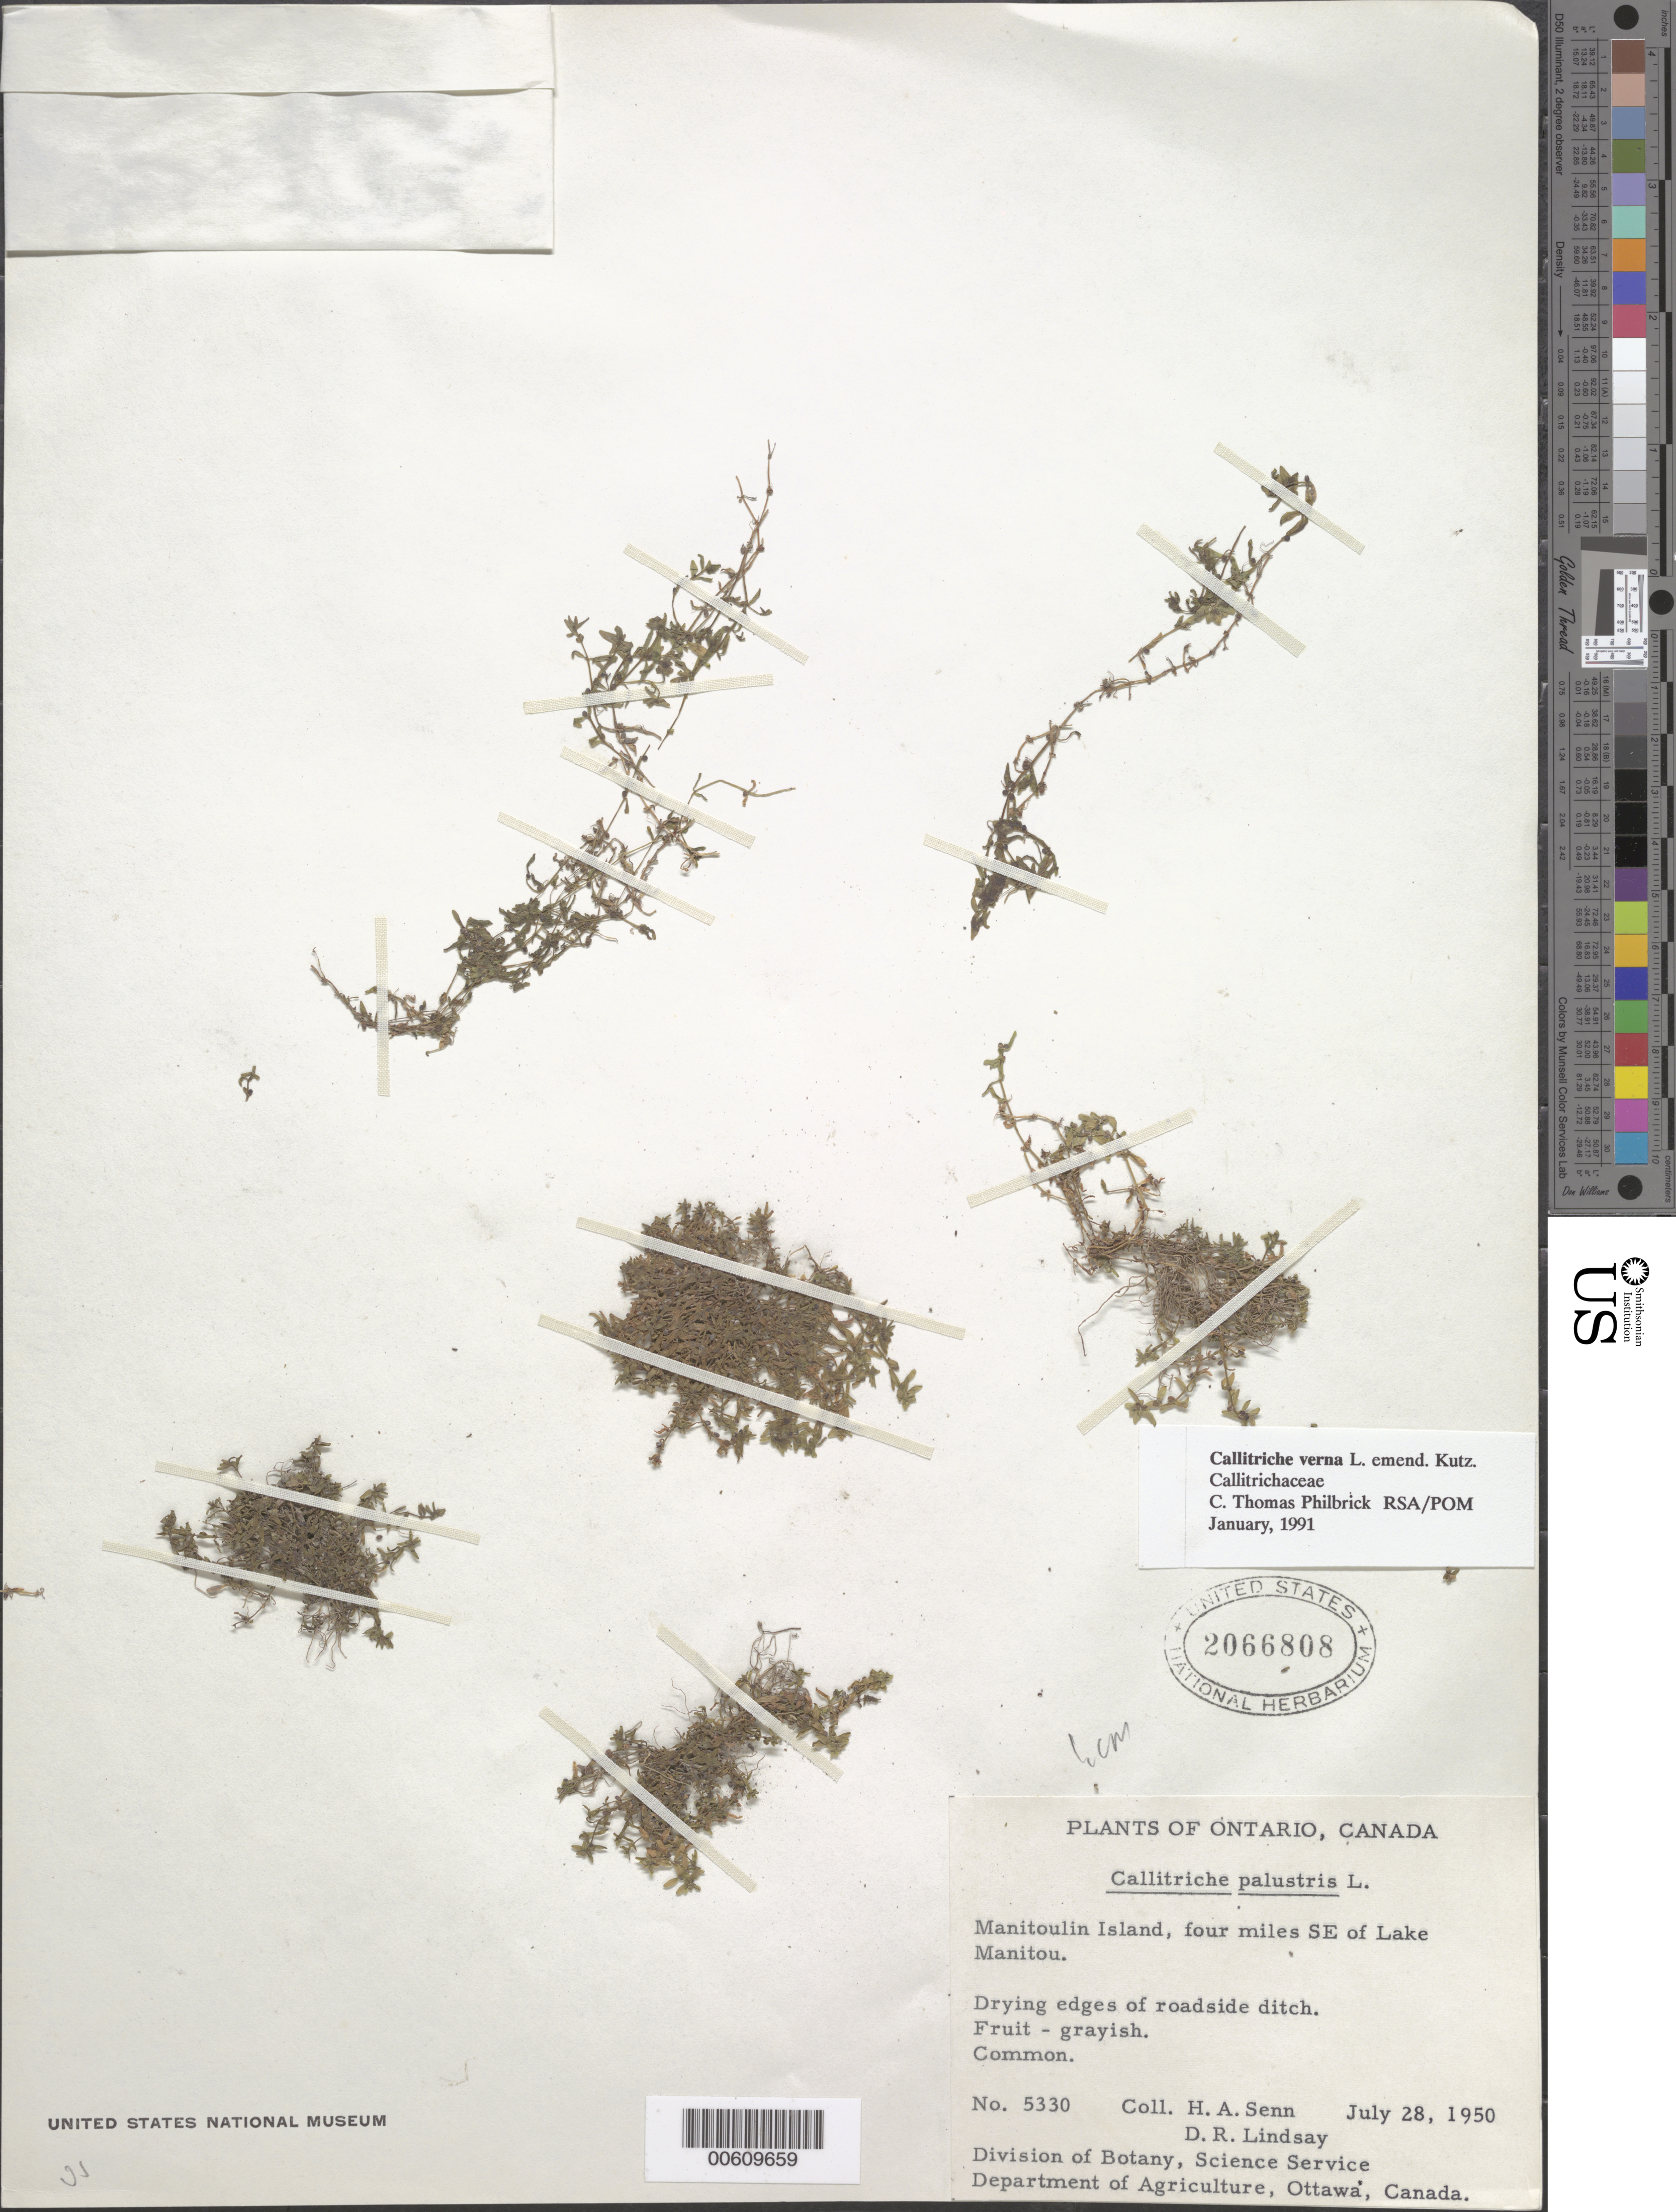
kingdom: Plantae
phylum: Tracheophyta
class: Magnoliopsida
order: Lamiales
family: Plantaginaceae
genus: Callitriche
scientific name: Callitriche verna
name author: L.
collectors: H. A. Senn & D. Lindsay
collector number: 5330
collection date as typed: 28 Jul 1950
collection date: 1950-07-28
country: Canada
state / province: Ontario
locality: Manitoulin Island, SE of Lake Manitou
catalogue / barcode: US 2066808